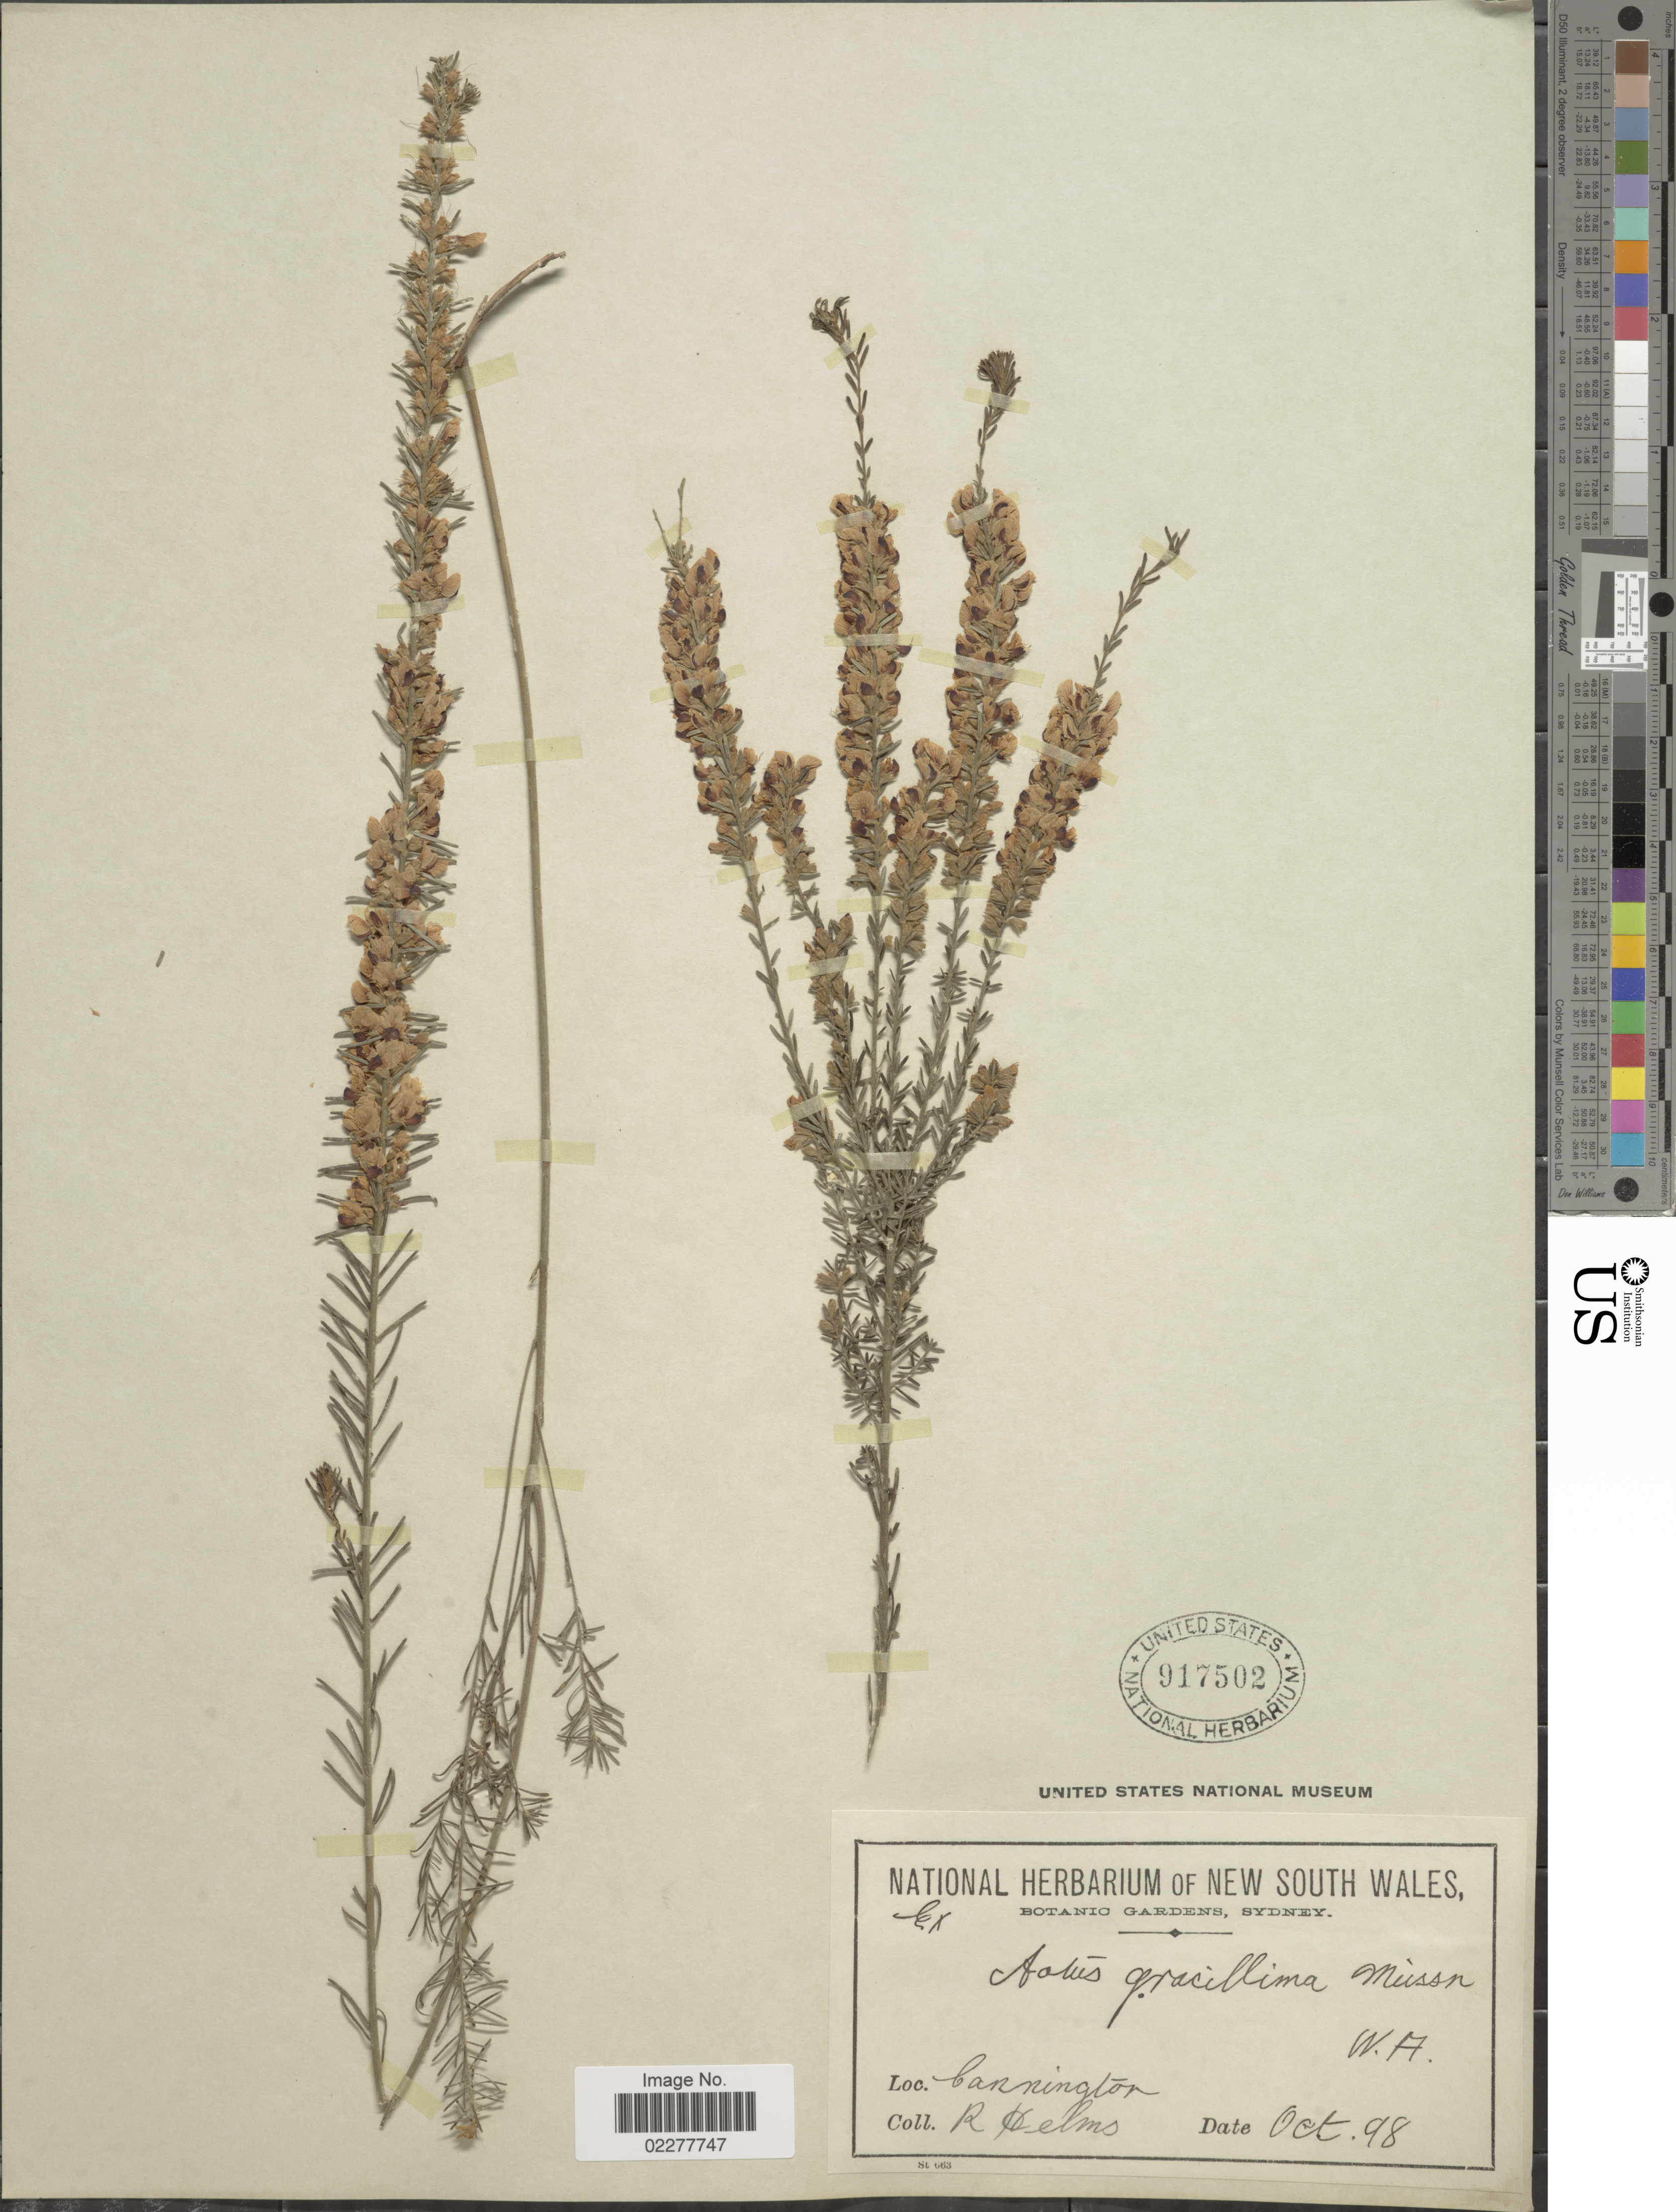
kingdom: Plantae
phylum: Tracheophyta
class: Magnoliopsida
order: Fabales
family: Fabaceae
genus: Aotus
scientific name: Aotus gracillima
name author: Meissner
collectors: R. Helms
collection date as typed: Transcribed d/m/y: /10/98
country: Australia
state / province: Western Australia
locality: Cannington. W.A.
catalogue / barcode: US 917502